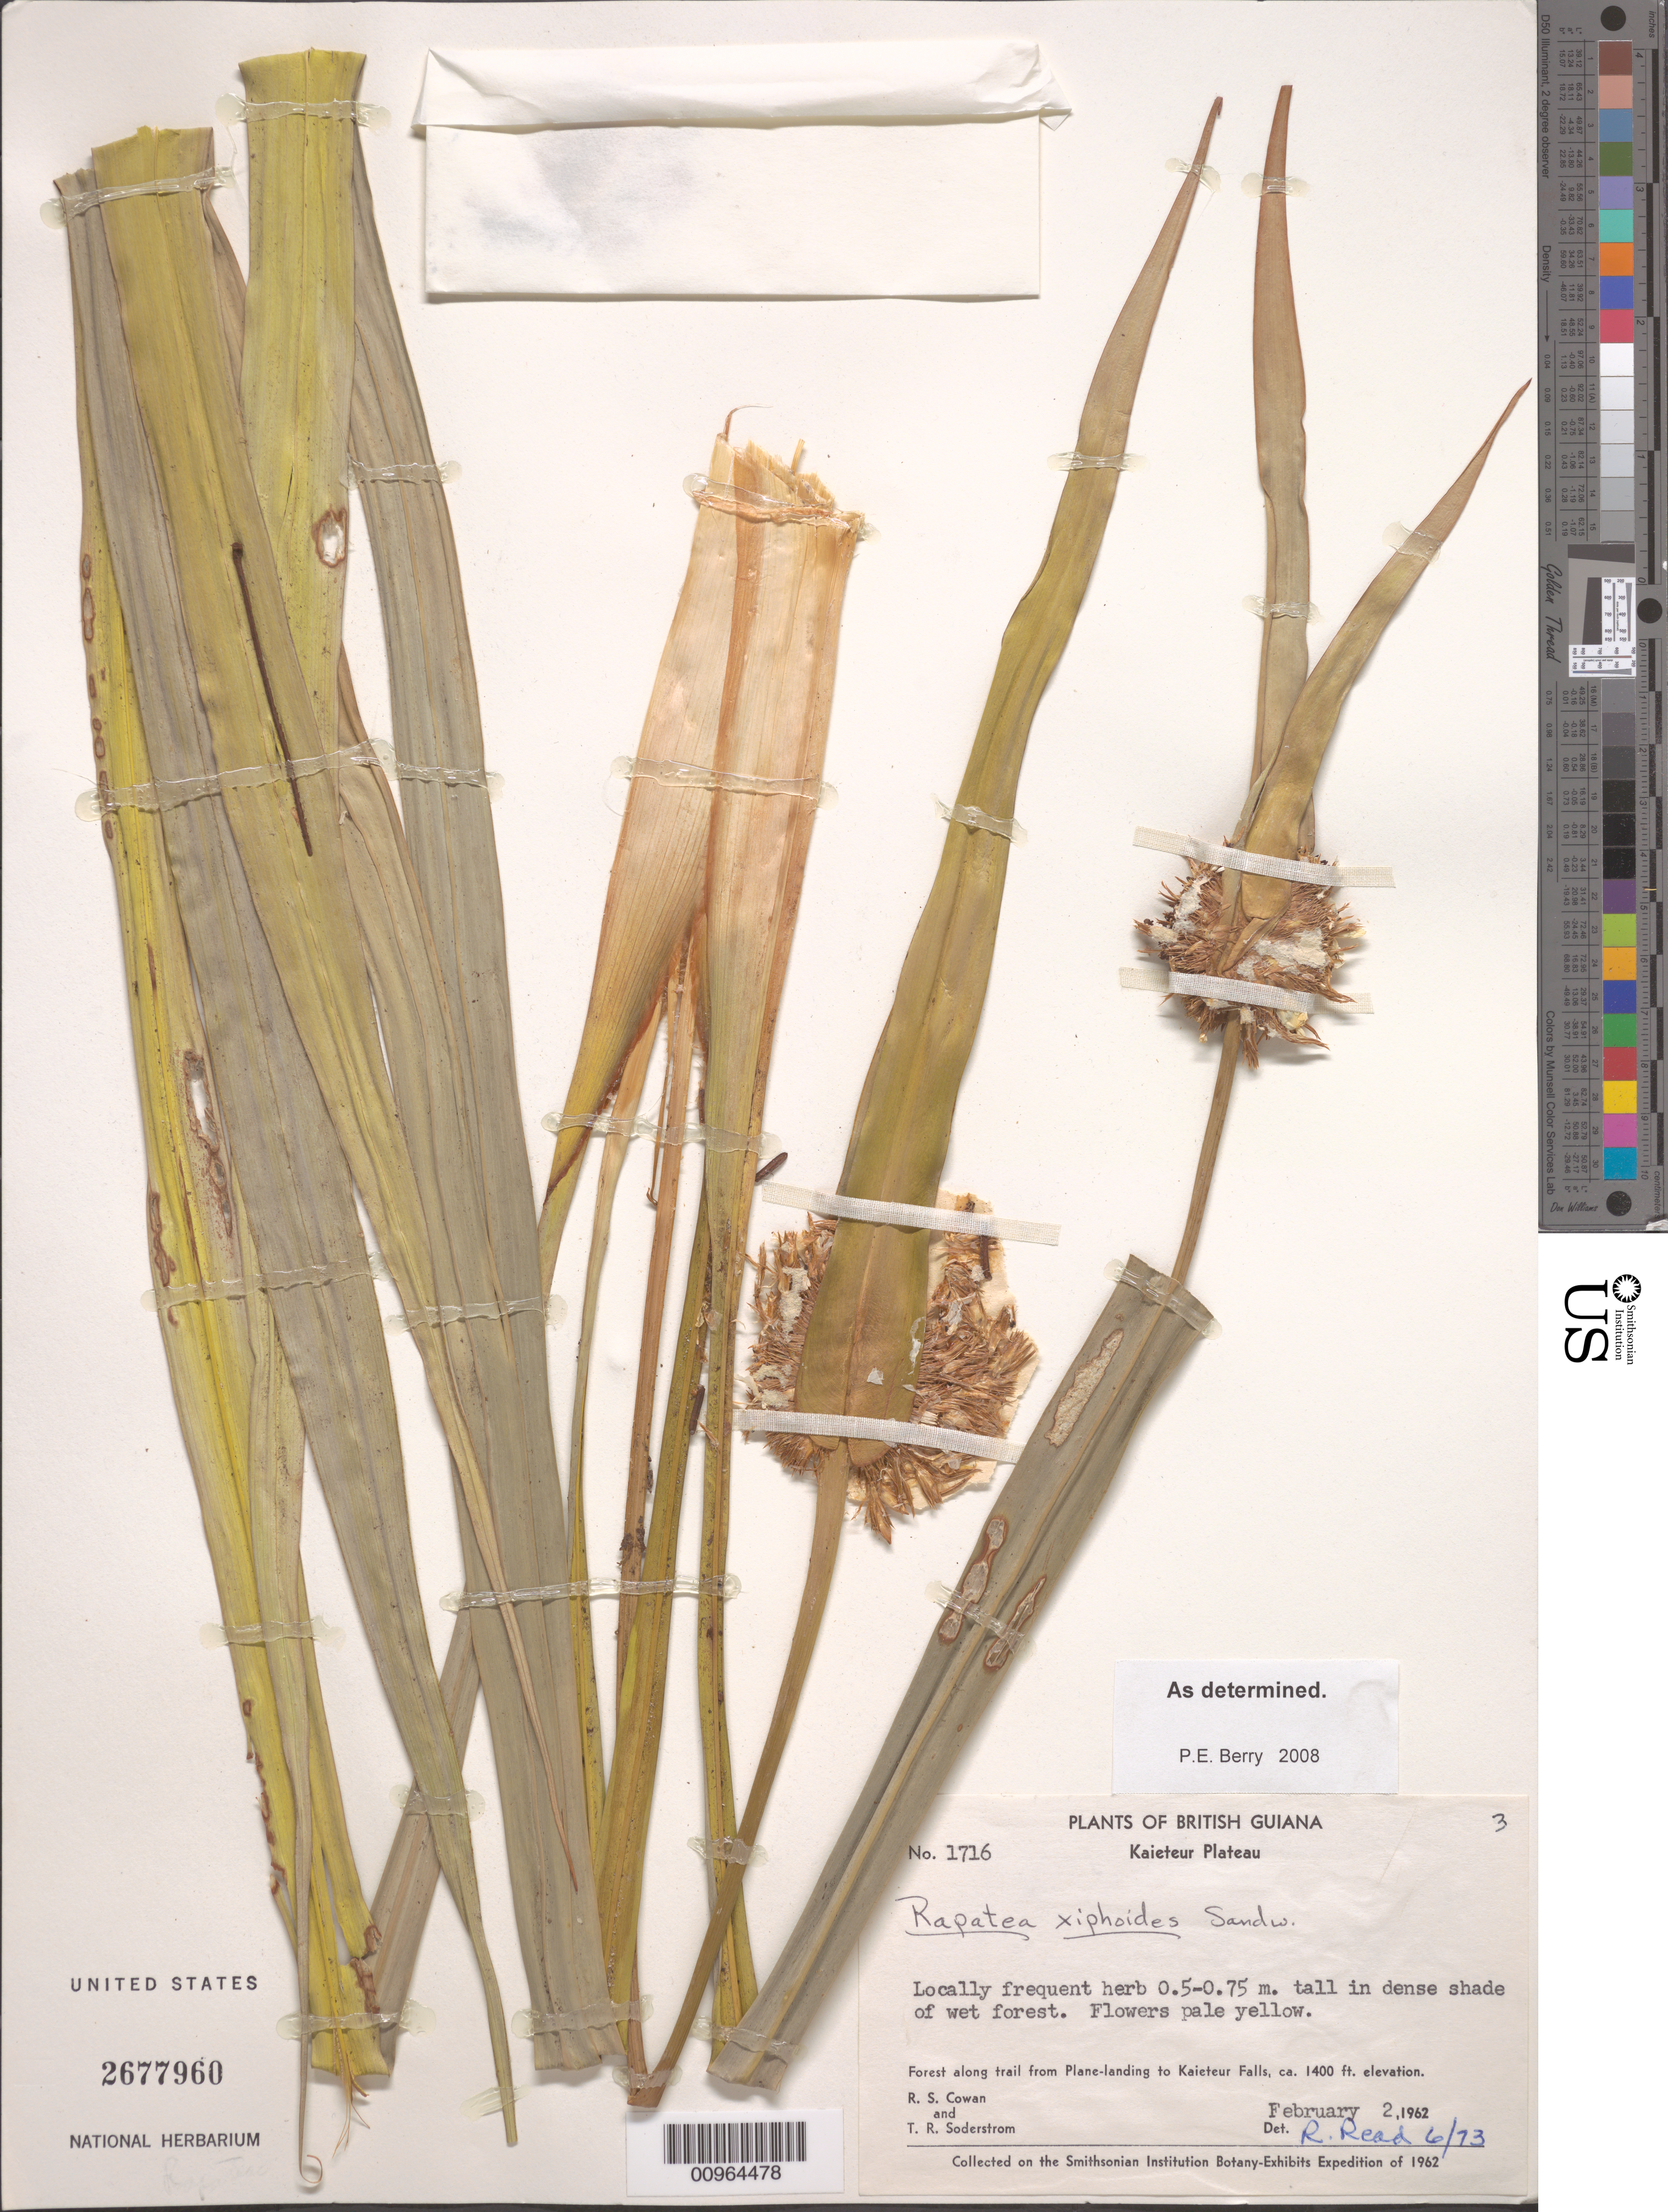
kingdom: Plantae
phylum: Tracheophyta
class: Liliopsida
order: Poales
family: Rapateaceae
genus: Rapatea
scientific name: Rapatea xiphoides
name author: Sandwith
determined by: Berry, P. E., (WIS), University of Wisconsin - Madison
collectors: R. S. Cowan & T. R. Soderstrom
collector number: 1716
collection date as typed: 2-Feb-62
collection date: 1962-02-02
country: Guyana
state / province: Potaro-Siparuni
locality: Kaieteur Plateau, along trail from plane landing to Kaieteur Falls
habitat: Dense shade of wet forest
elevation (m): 427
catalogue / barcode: US 2677960